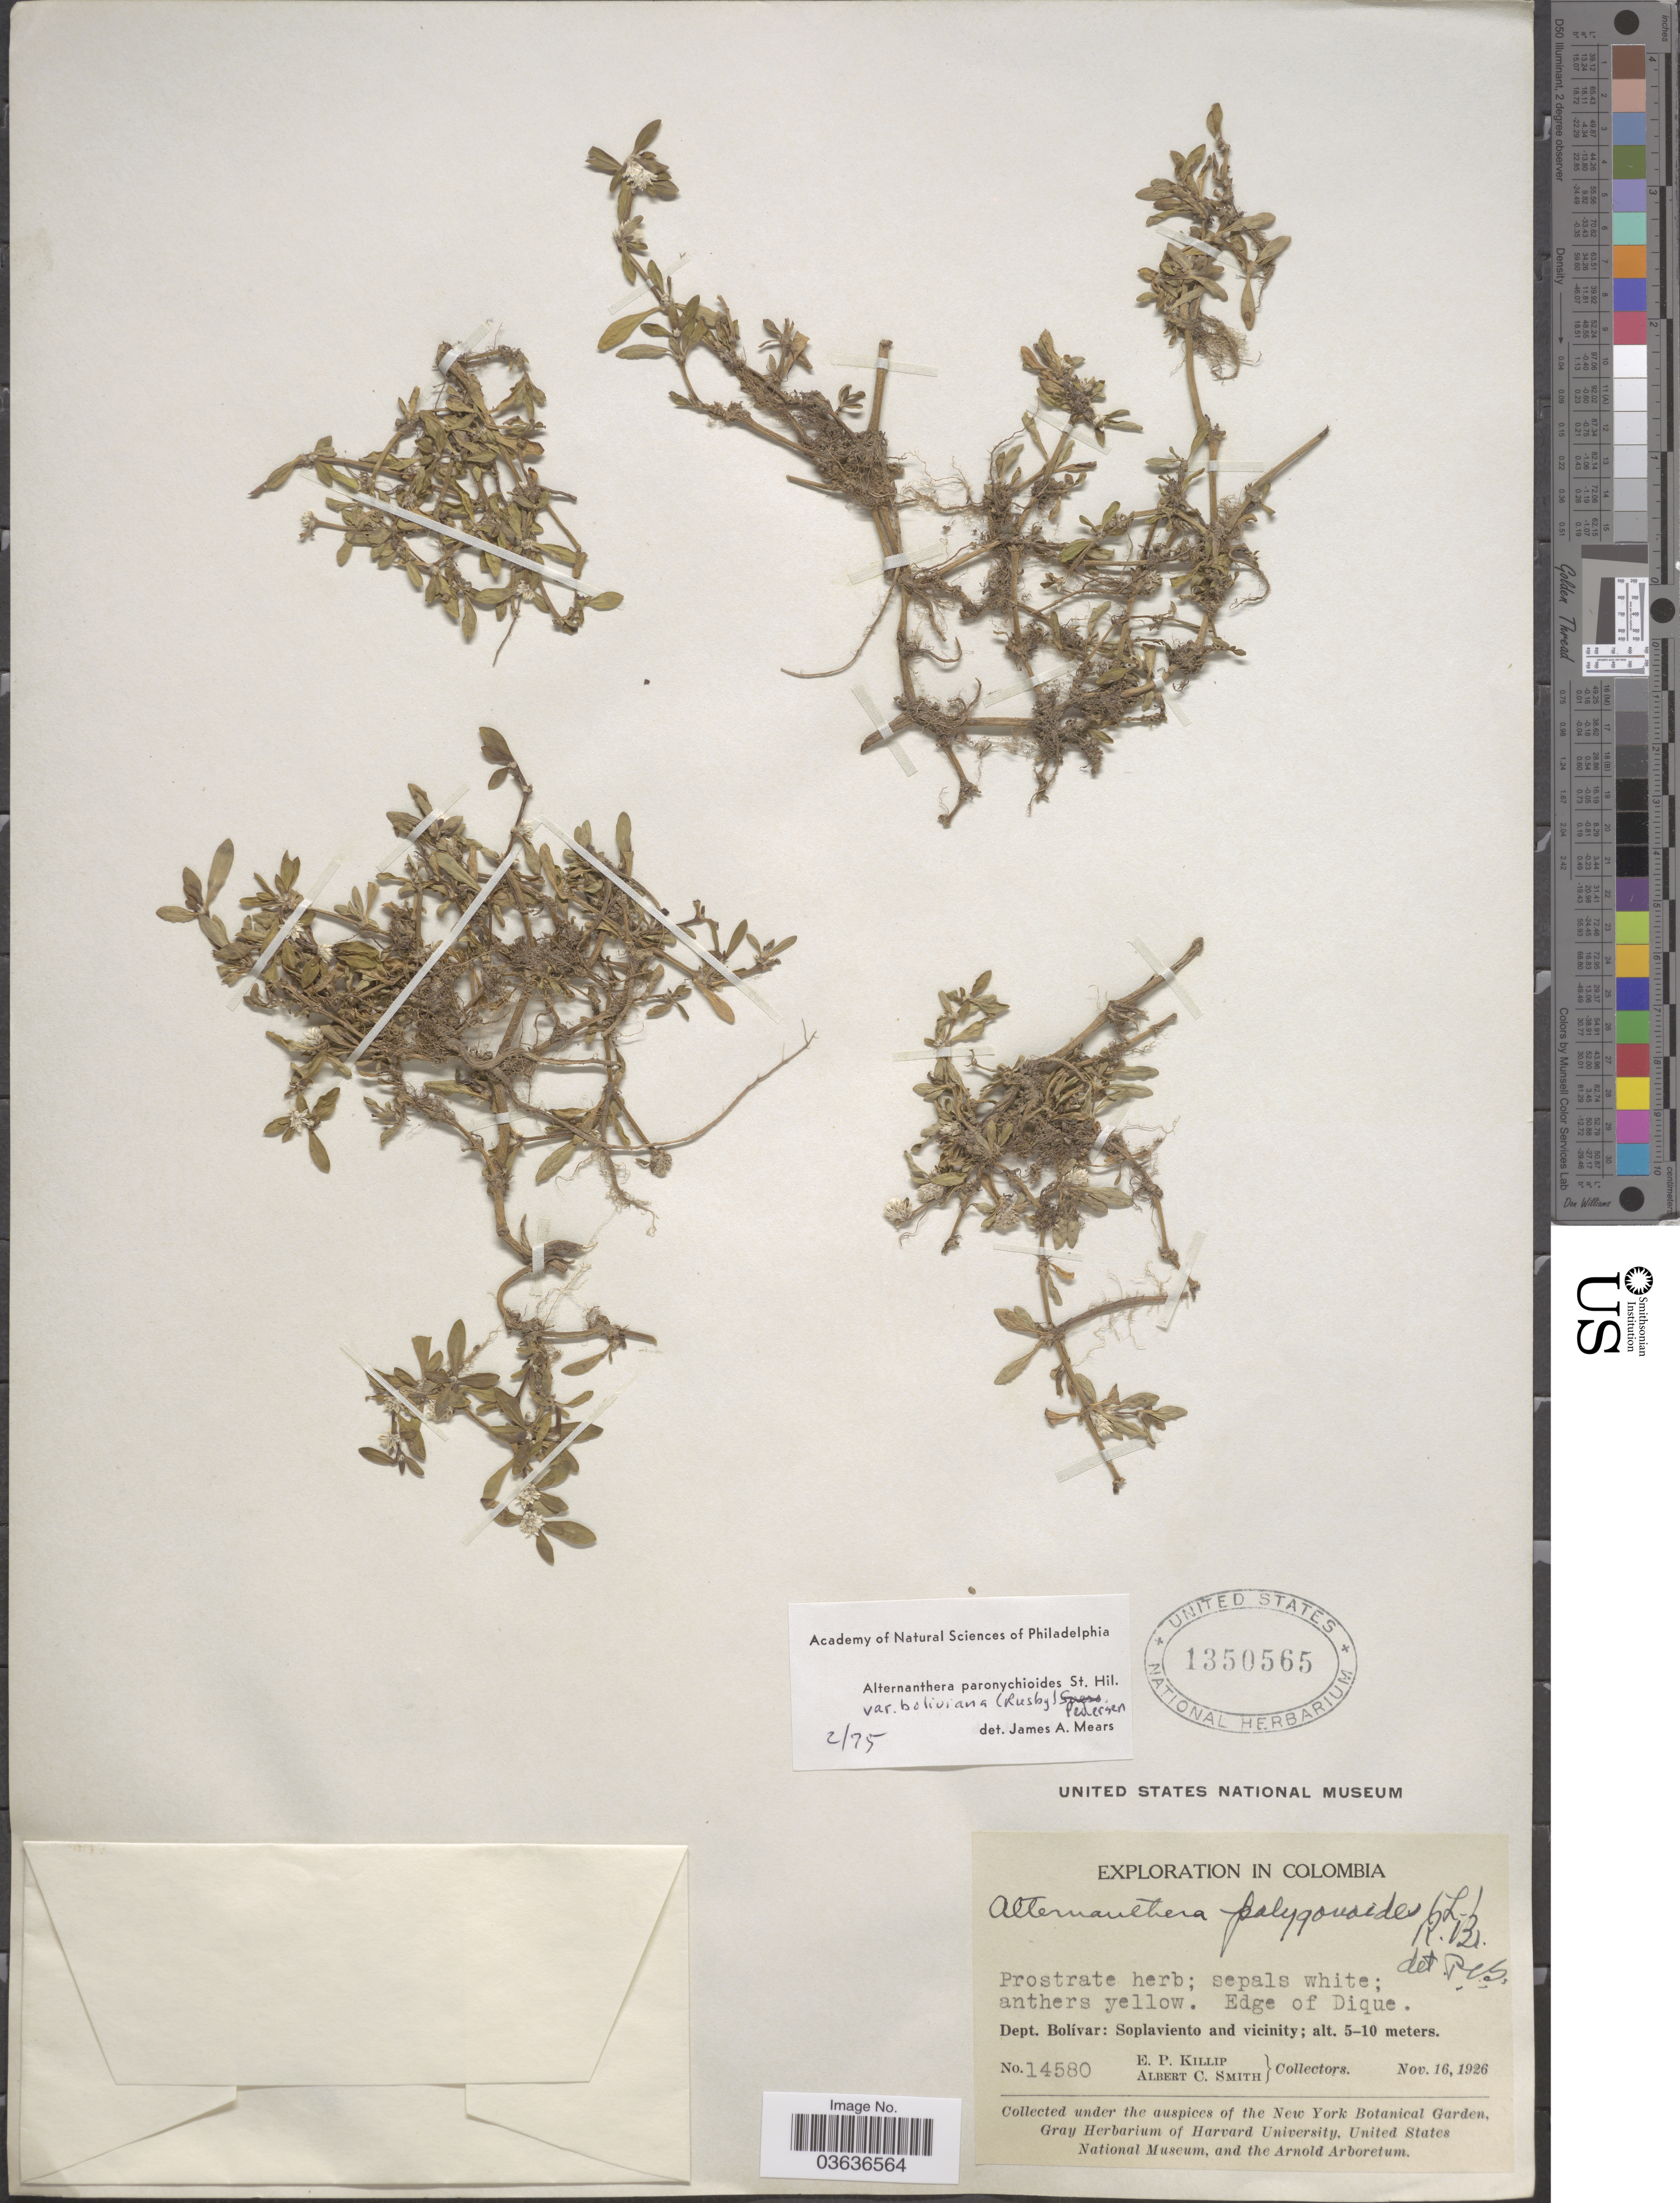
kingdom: Plantae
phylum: Tracheophyta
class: Magnoliopsida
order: Caryophyllales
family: Amaranthaceae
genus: Alternanthera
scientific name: Alternanthera paronychioides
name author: A. St.-Hil.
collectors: E. P. Killip & A. C. Smith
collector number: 14580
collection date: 1926-11-16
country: Colombia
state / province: Bolívar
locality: Edge of Dique. Dept. Bolívar: Soplaviento and vicinity.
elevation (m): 5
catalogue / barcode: US 1350565